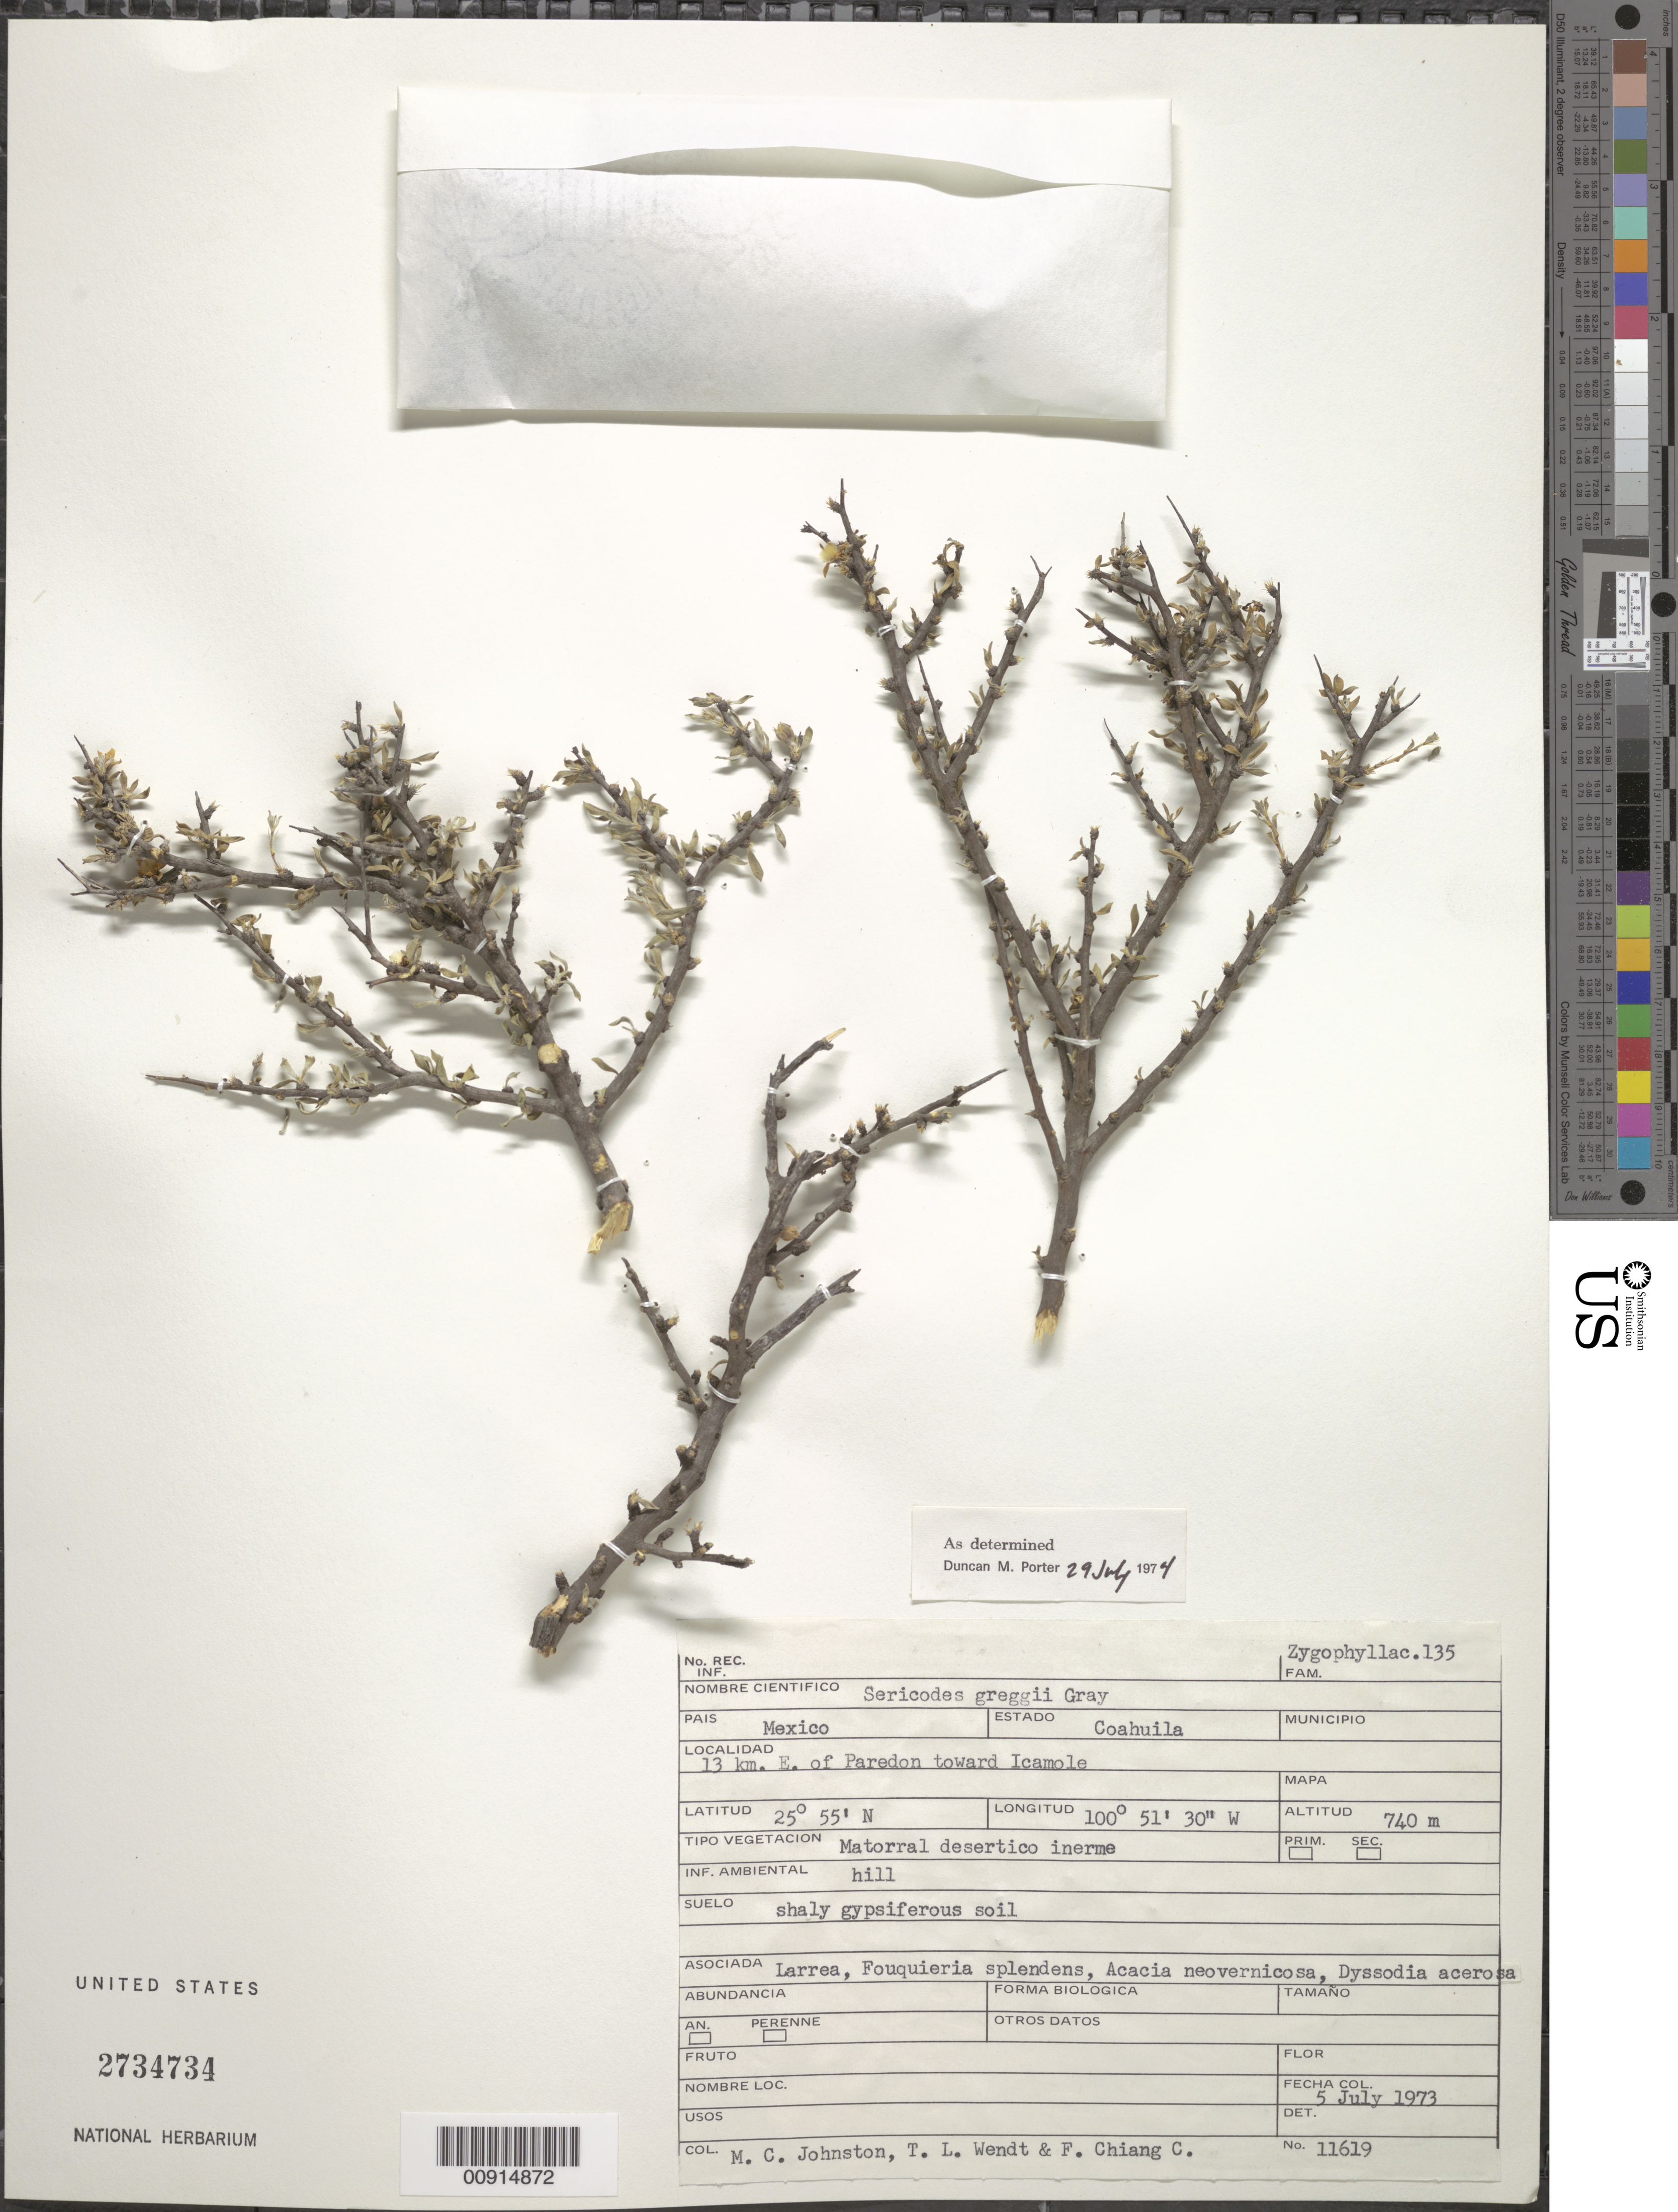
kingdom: Plantae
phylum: Tracheophyta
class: Magnoliopsida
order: Zygophyllales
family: Zygophyllaceae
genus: Sericodes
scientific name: Sericodes greggii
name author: A. Gray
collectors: M. Johnston, T. L. Wendt & F. Chiang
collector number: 11619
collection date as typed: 05 Jul 1973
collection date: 1973-07-05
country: Mexico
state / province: Coahuila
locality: Estado Coahuila: 13 km. E of Paredon toward Icamole.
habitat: Matorral desértico inerme. Hill. Shaly gypsiferous soil. Asociada: Larrea, Fouquieria splendens, Acacia neovernicosa,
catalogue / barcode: US 2734734